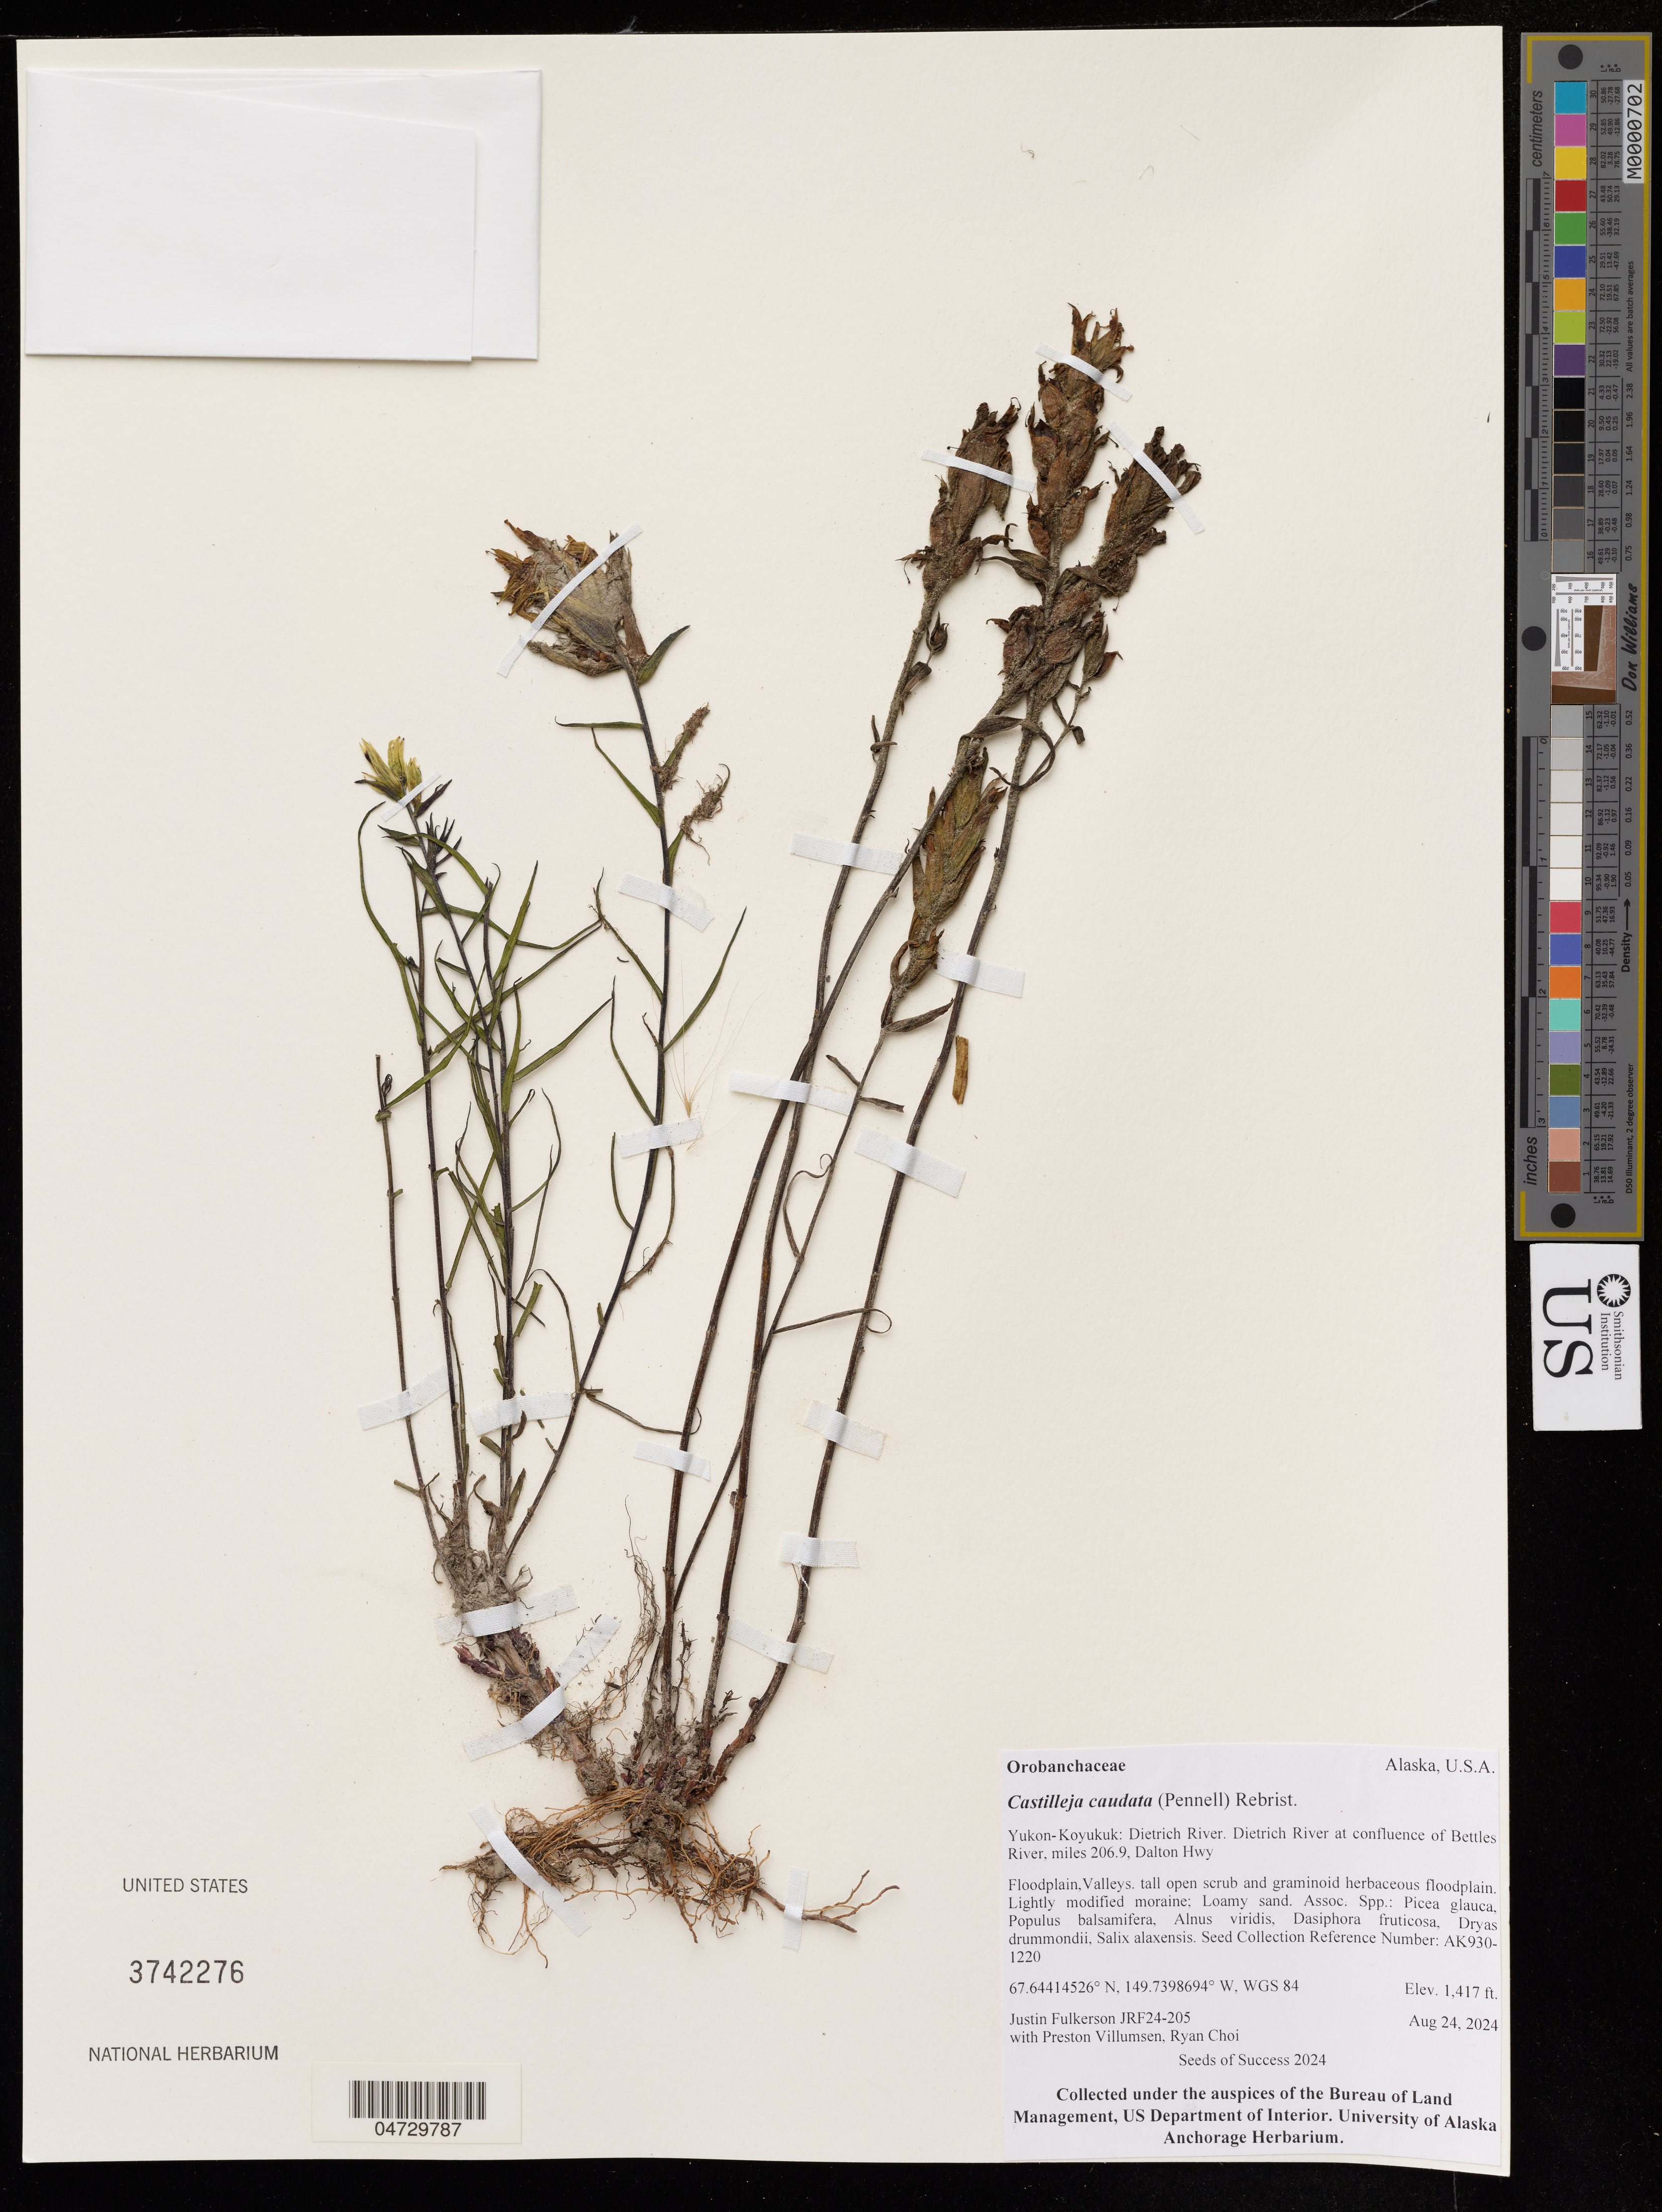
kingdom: Plantae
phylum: Tracheophyta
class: Magnoliopsida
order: Lamiales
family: Orobanchaceae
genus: Castilleja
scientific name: Castilleja caudata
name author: (Pennell) Rebrist.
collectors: J. Fulkerson, P. Villumsen & R. Choi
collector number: JRF24-205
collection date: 2024-08-24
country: United States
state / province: Alaska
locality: Yukon-Koyukuk: Dietrich River. Dietrich River at confluence of Bettles River, miles 206.9, Dalton Hwy.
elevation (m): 432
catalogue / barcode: US 3742276